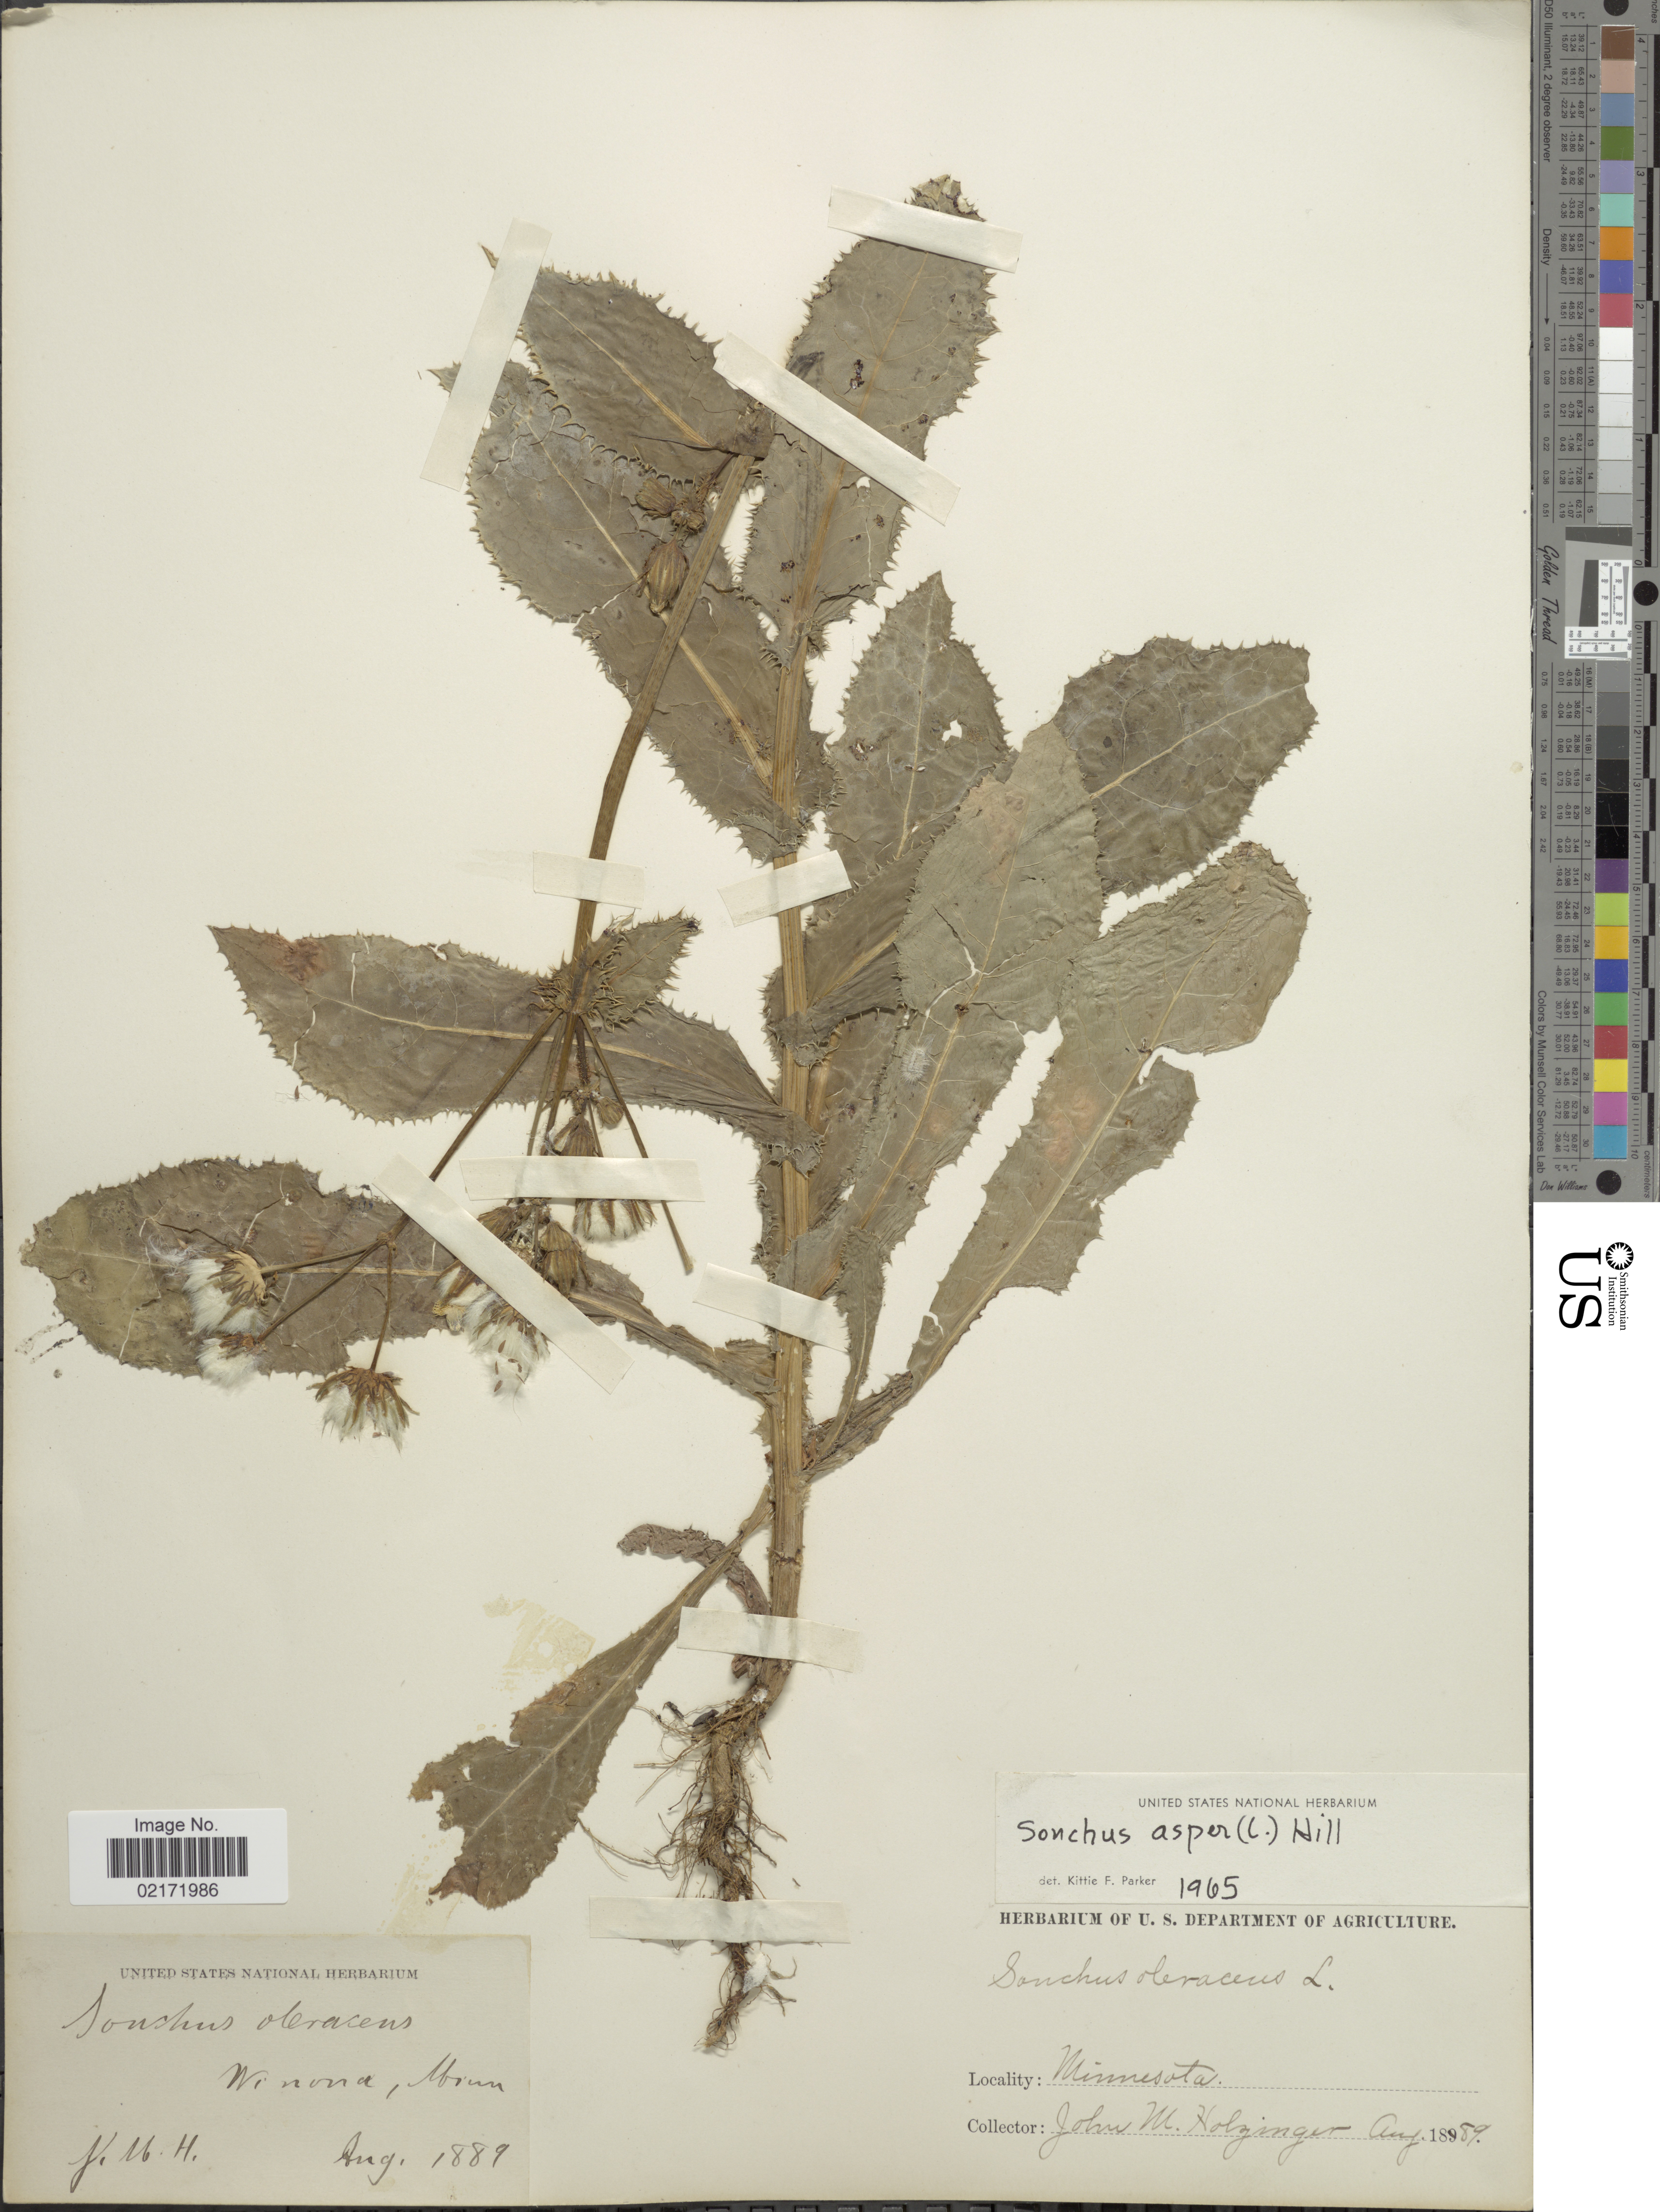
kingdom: Plantae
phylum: Tracheophyta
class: Magnoliopsida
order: Asterales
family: Asteraceae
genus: Sonchus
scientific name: Sonchus asper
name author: (L.) Hill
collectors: J. M. Holzinger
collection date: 1889-08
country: United States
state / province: Minnesota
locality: Winona.